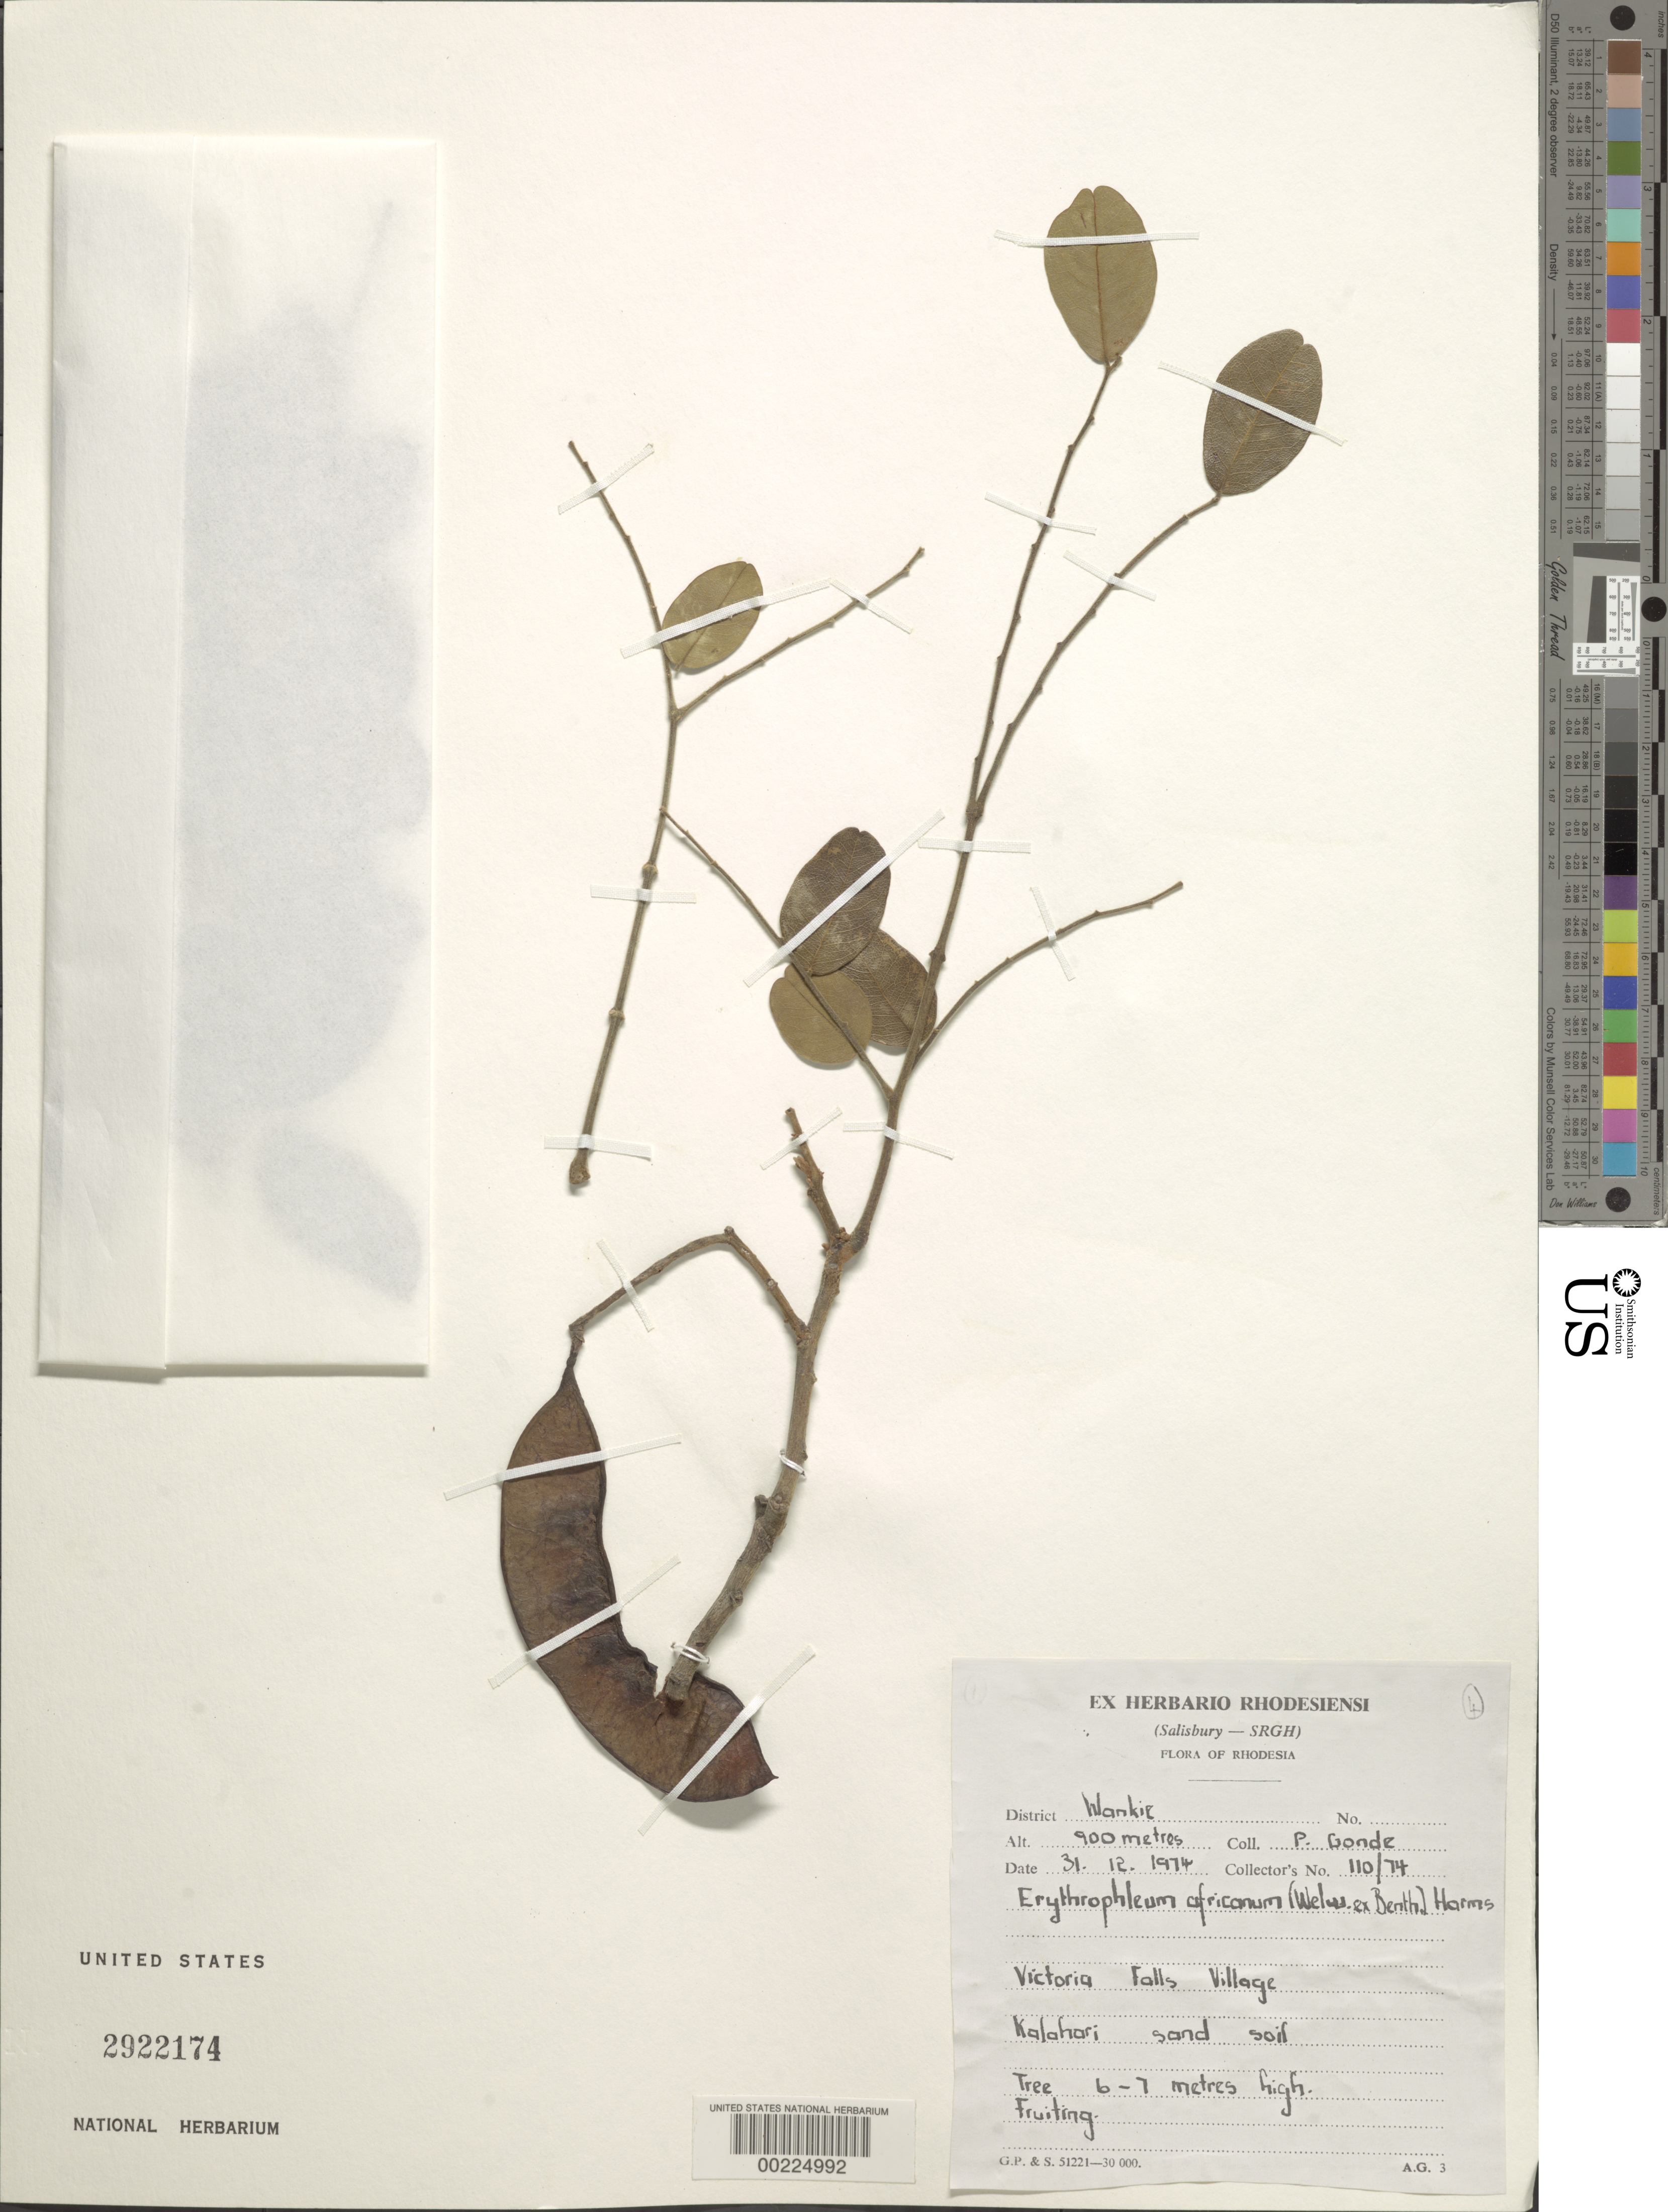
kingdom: Plantae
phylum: Tracheophyta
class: Magnoliopsida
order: Fabales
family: Fabaceae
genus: Erythrophleum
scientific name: Erythrophleum africanum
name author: (Welw. ex Benth.) Harms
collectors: P. Gonde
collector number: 110 / 74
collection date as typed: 31 Dec 1974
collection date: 1974-12-31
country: Zimbabwe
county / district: Wankie Dist.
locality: Victoria falls village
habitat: Kalahari sand soil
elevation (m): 900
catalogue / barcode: US 2922174